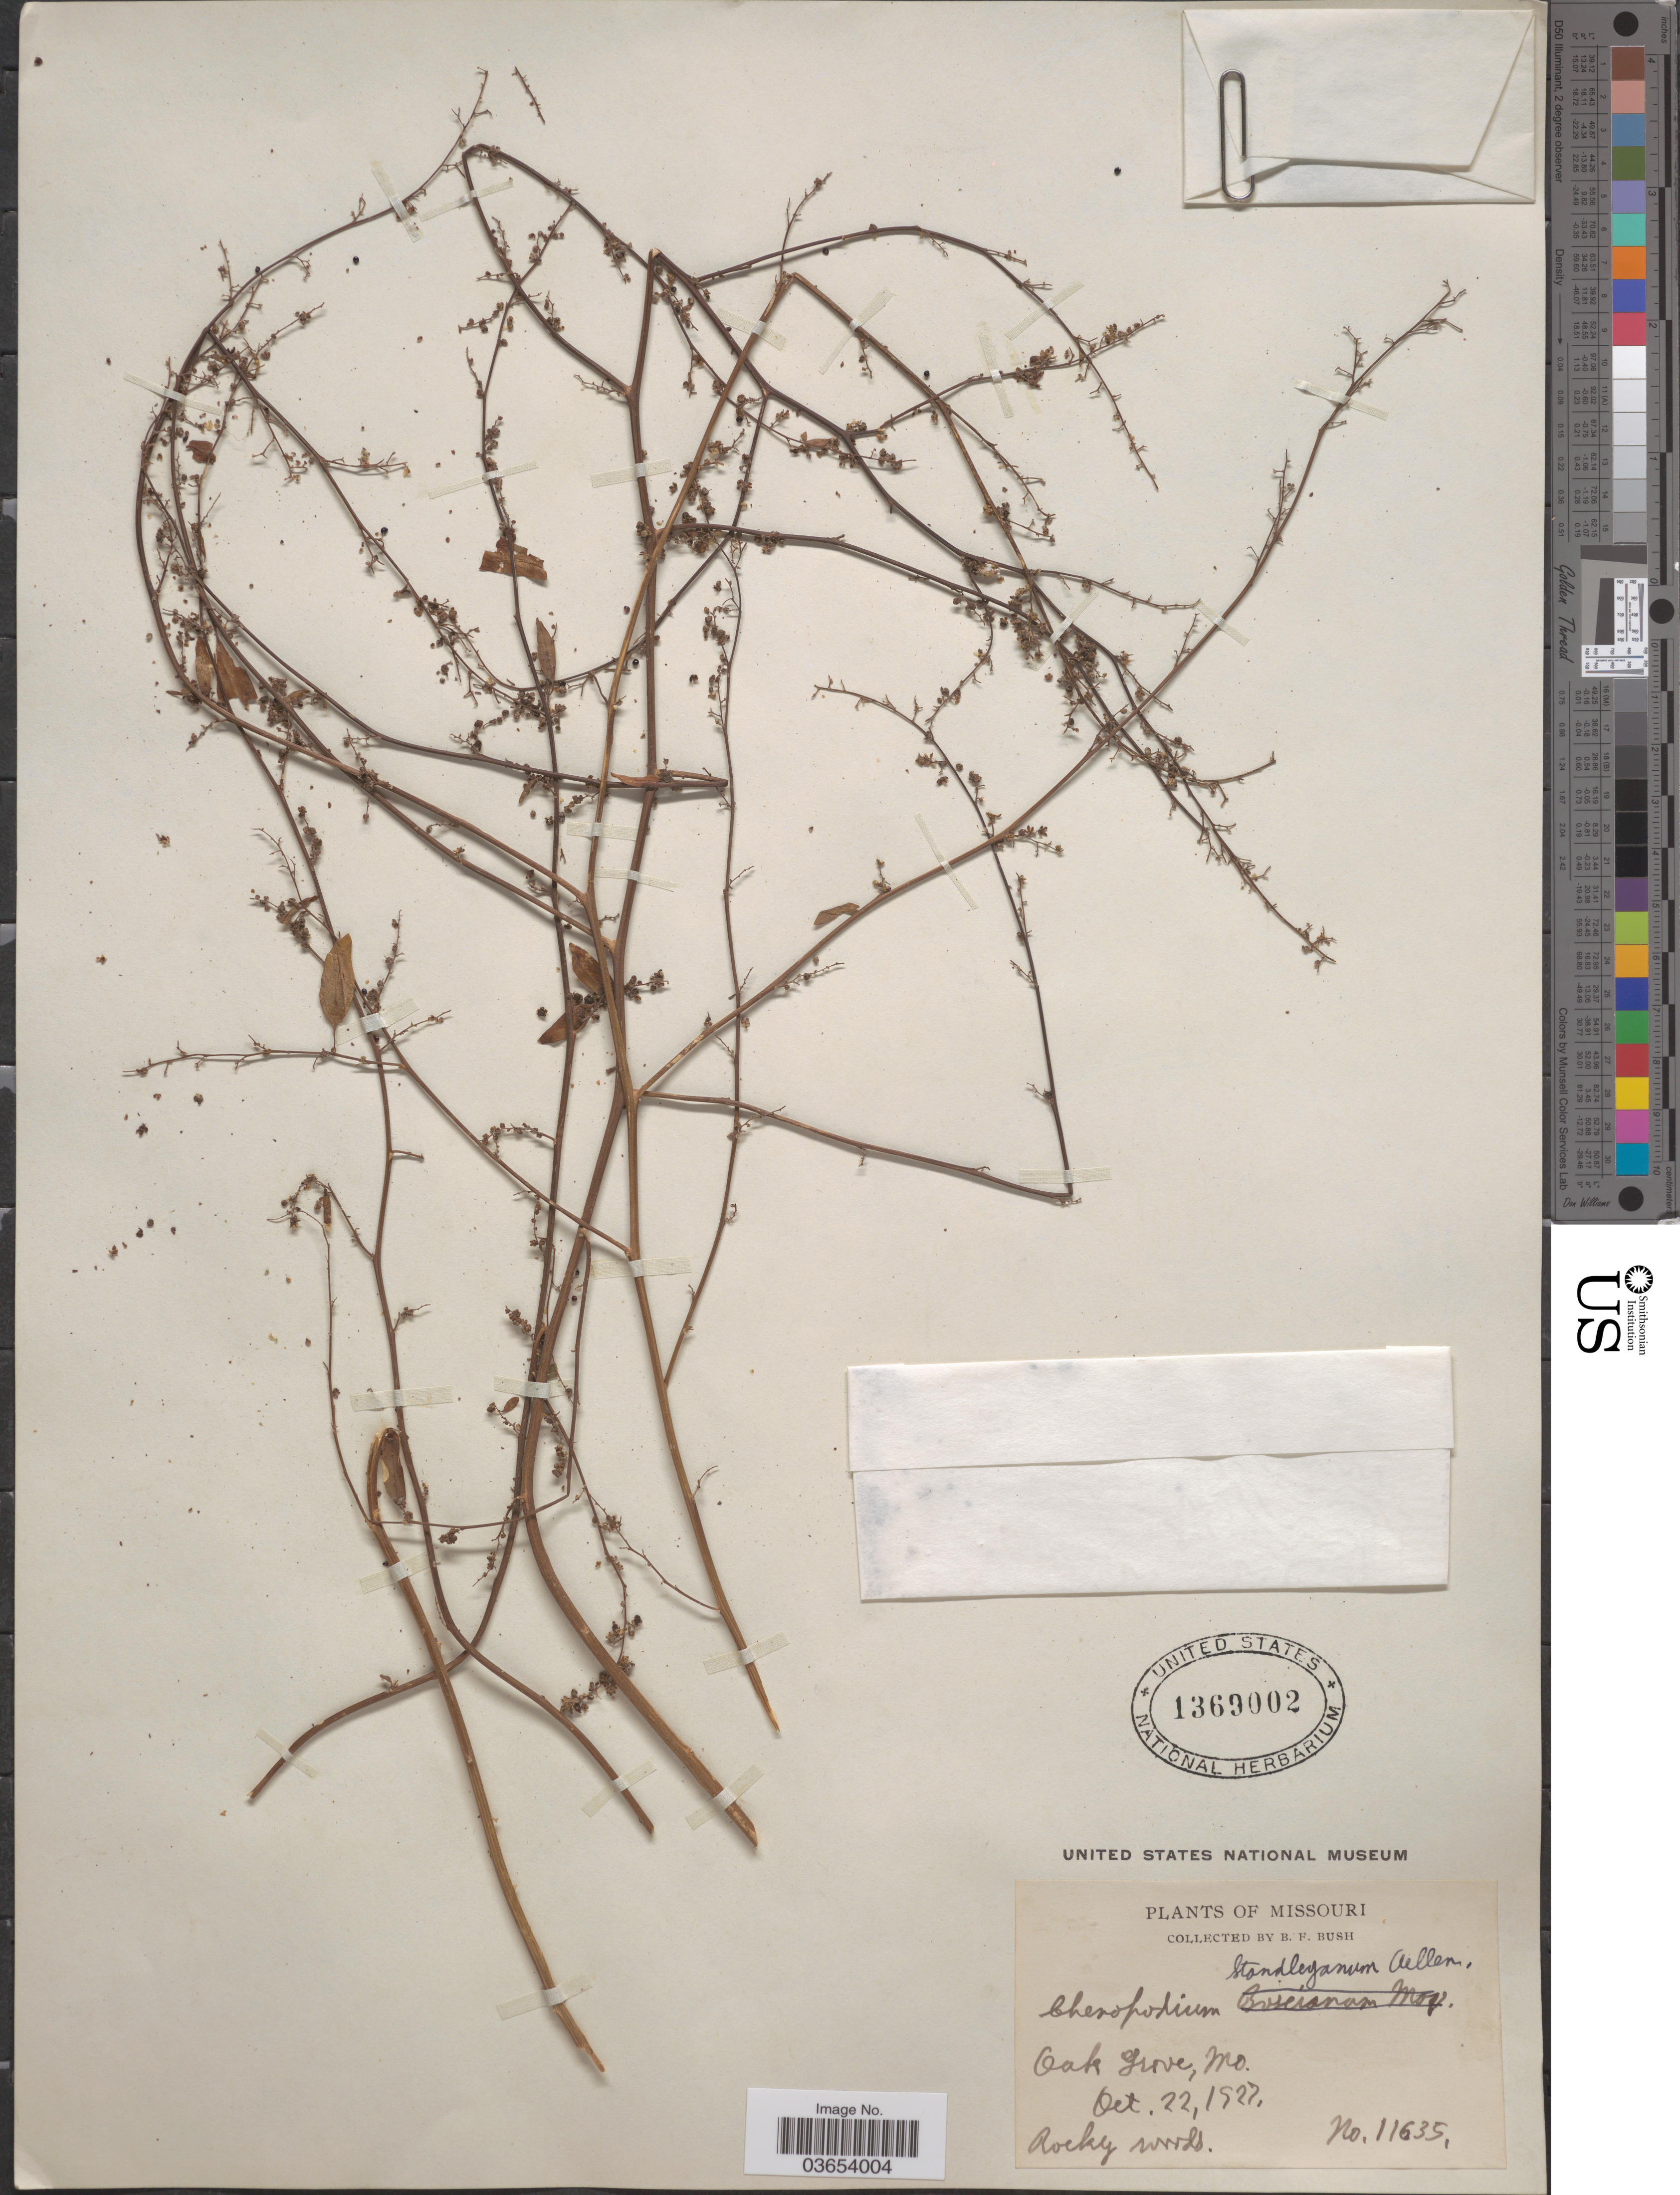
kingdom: Plantae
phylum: Tracheophyta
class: Magnoliopsida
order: Caryophyllales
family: Amaranthaceae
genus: Chenopodium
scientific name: Chenopodium standleyanum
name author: Aellen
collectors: B. F. Bush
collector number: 11635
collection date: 1927-10-22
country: United States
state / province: Missouri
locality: Oak Grove.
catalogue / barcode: US 1369002